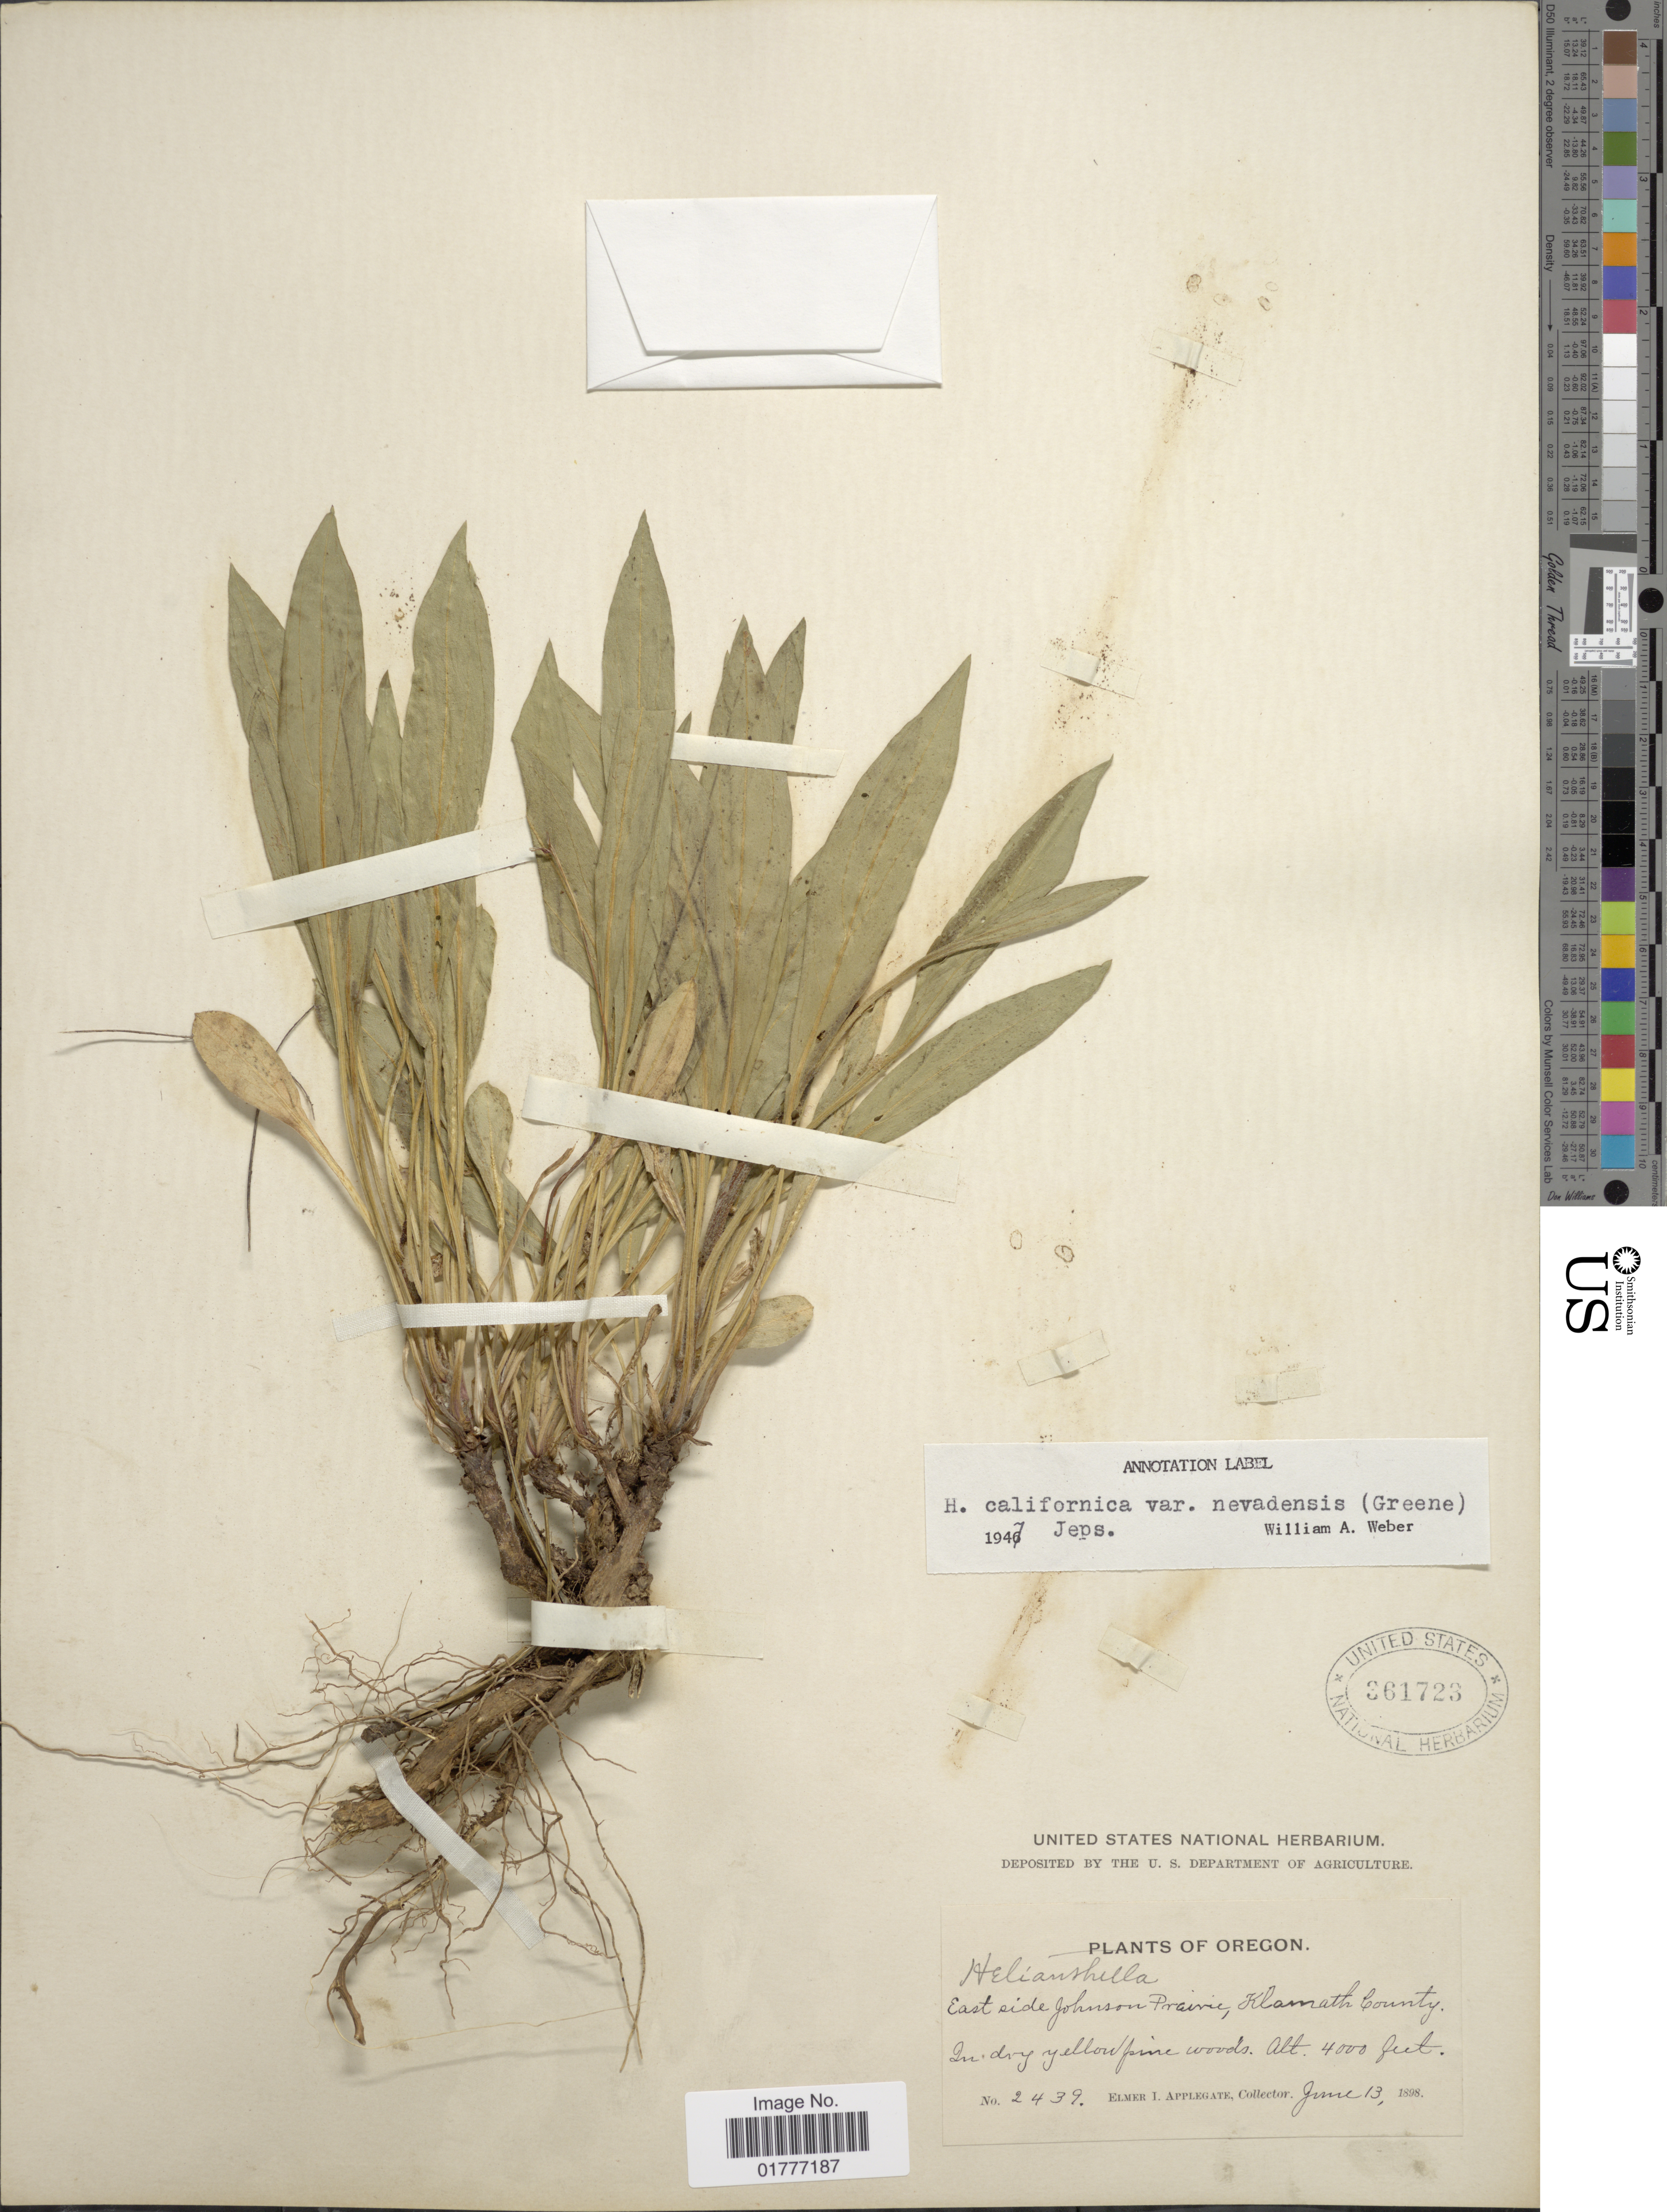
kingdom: Plantae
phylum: Tracheophyta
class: Magnoliopsida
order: Asterales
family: Asteraceae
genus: Helianthella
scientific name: Helianthella californica var. nevadensis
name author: (Greene) Jeps.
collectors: E. I. Applegate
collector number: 2439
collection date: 1898-06-13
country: United States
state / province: Oregon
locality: East side of Johnson Prairie, Klamath County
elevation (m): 1219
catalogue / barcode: US 361723